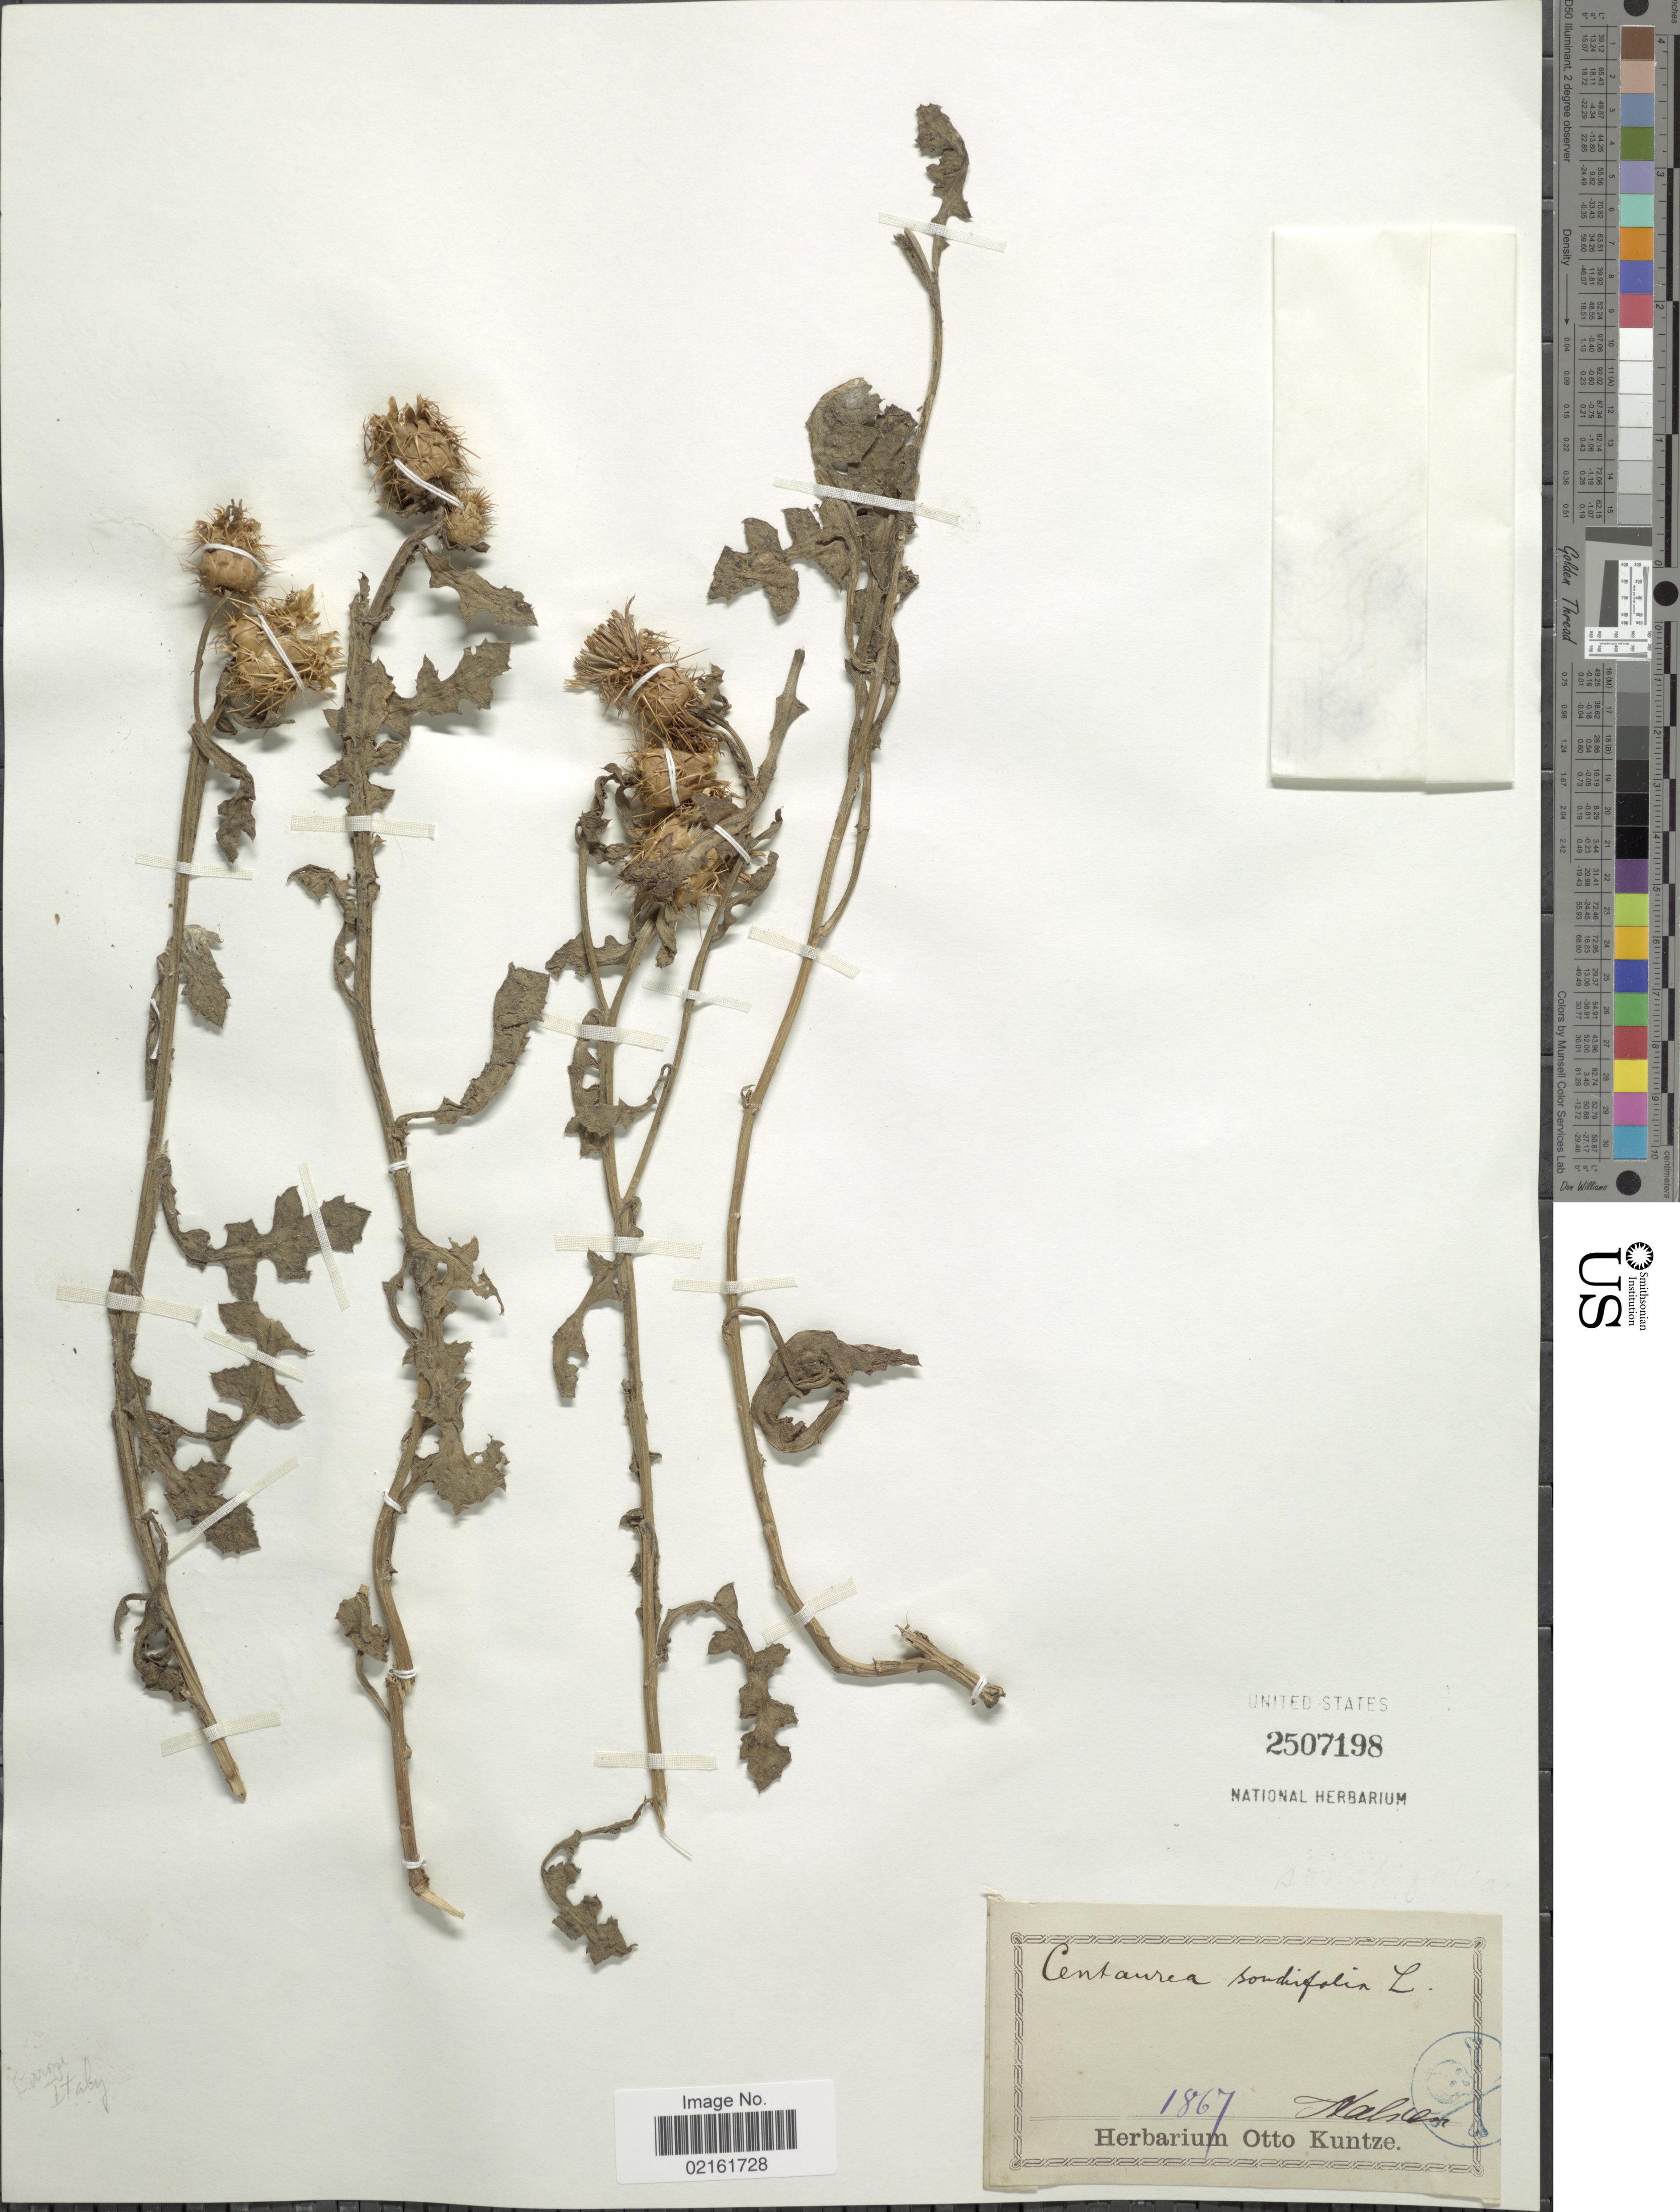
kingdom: Plantae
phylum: Tracheophyta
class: Magnoliopsida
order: Asterales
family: Asteraceae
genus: Centaurea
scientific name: Centaurea seridis subsp. sonchifolia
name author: (L.) Greuter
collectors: ex herb. Otto Kuntze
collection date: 1867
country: Italy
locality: Italien [Nalsien? interpreted]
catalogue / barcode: US 2507198